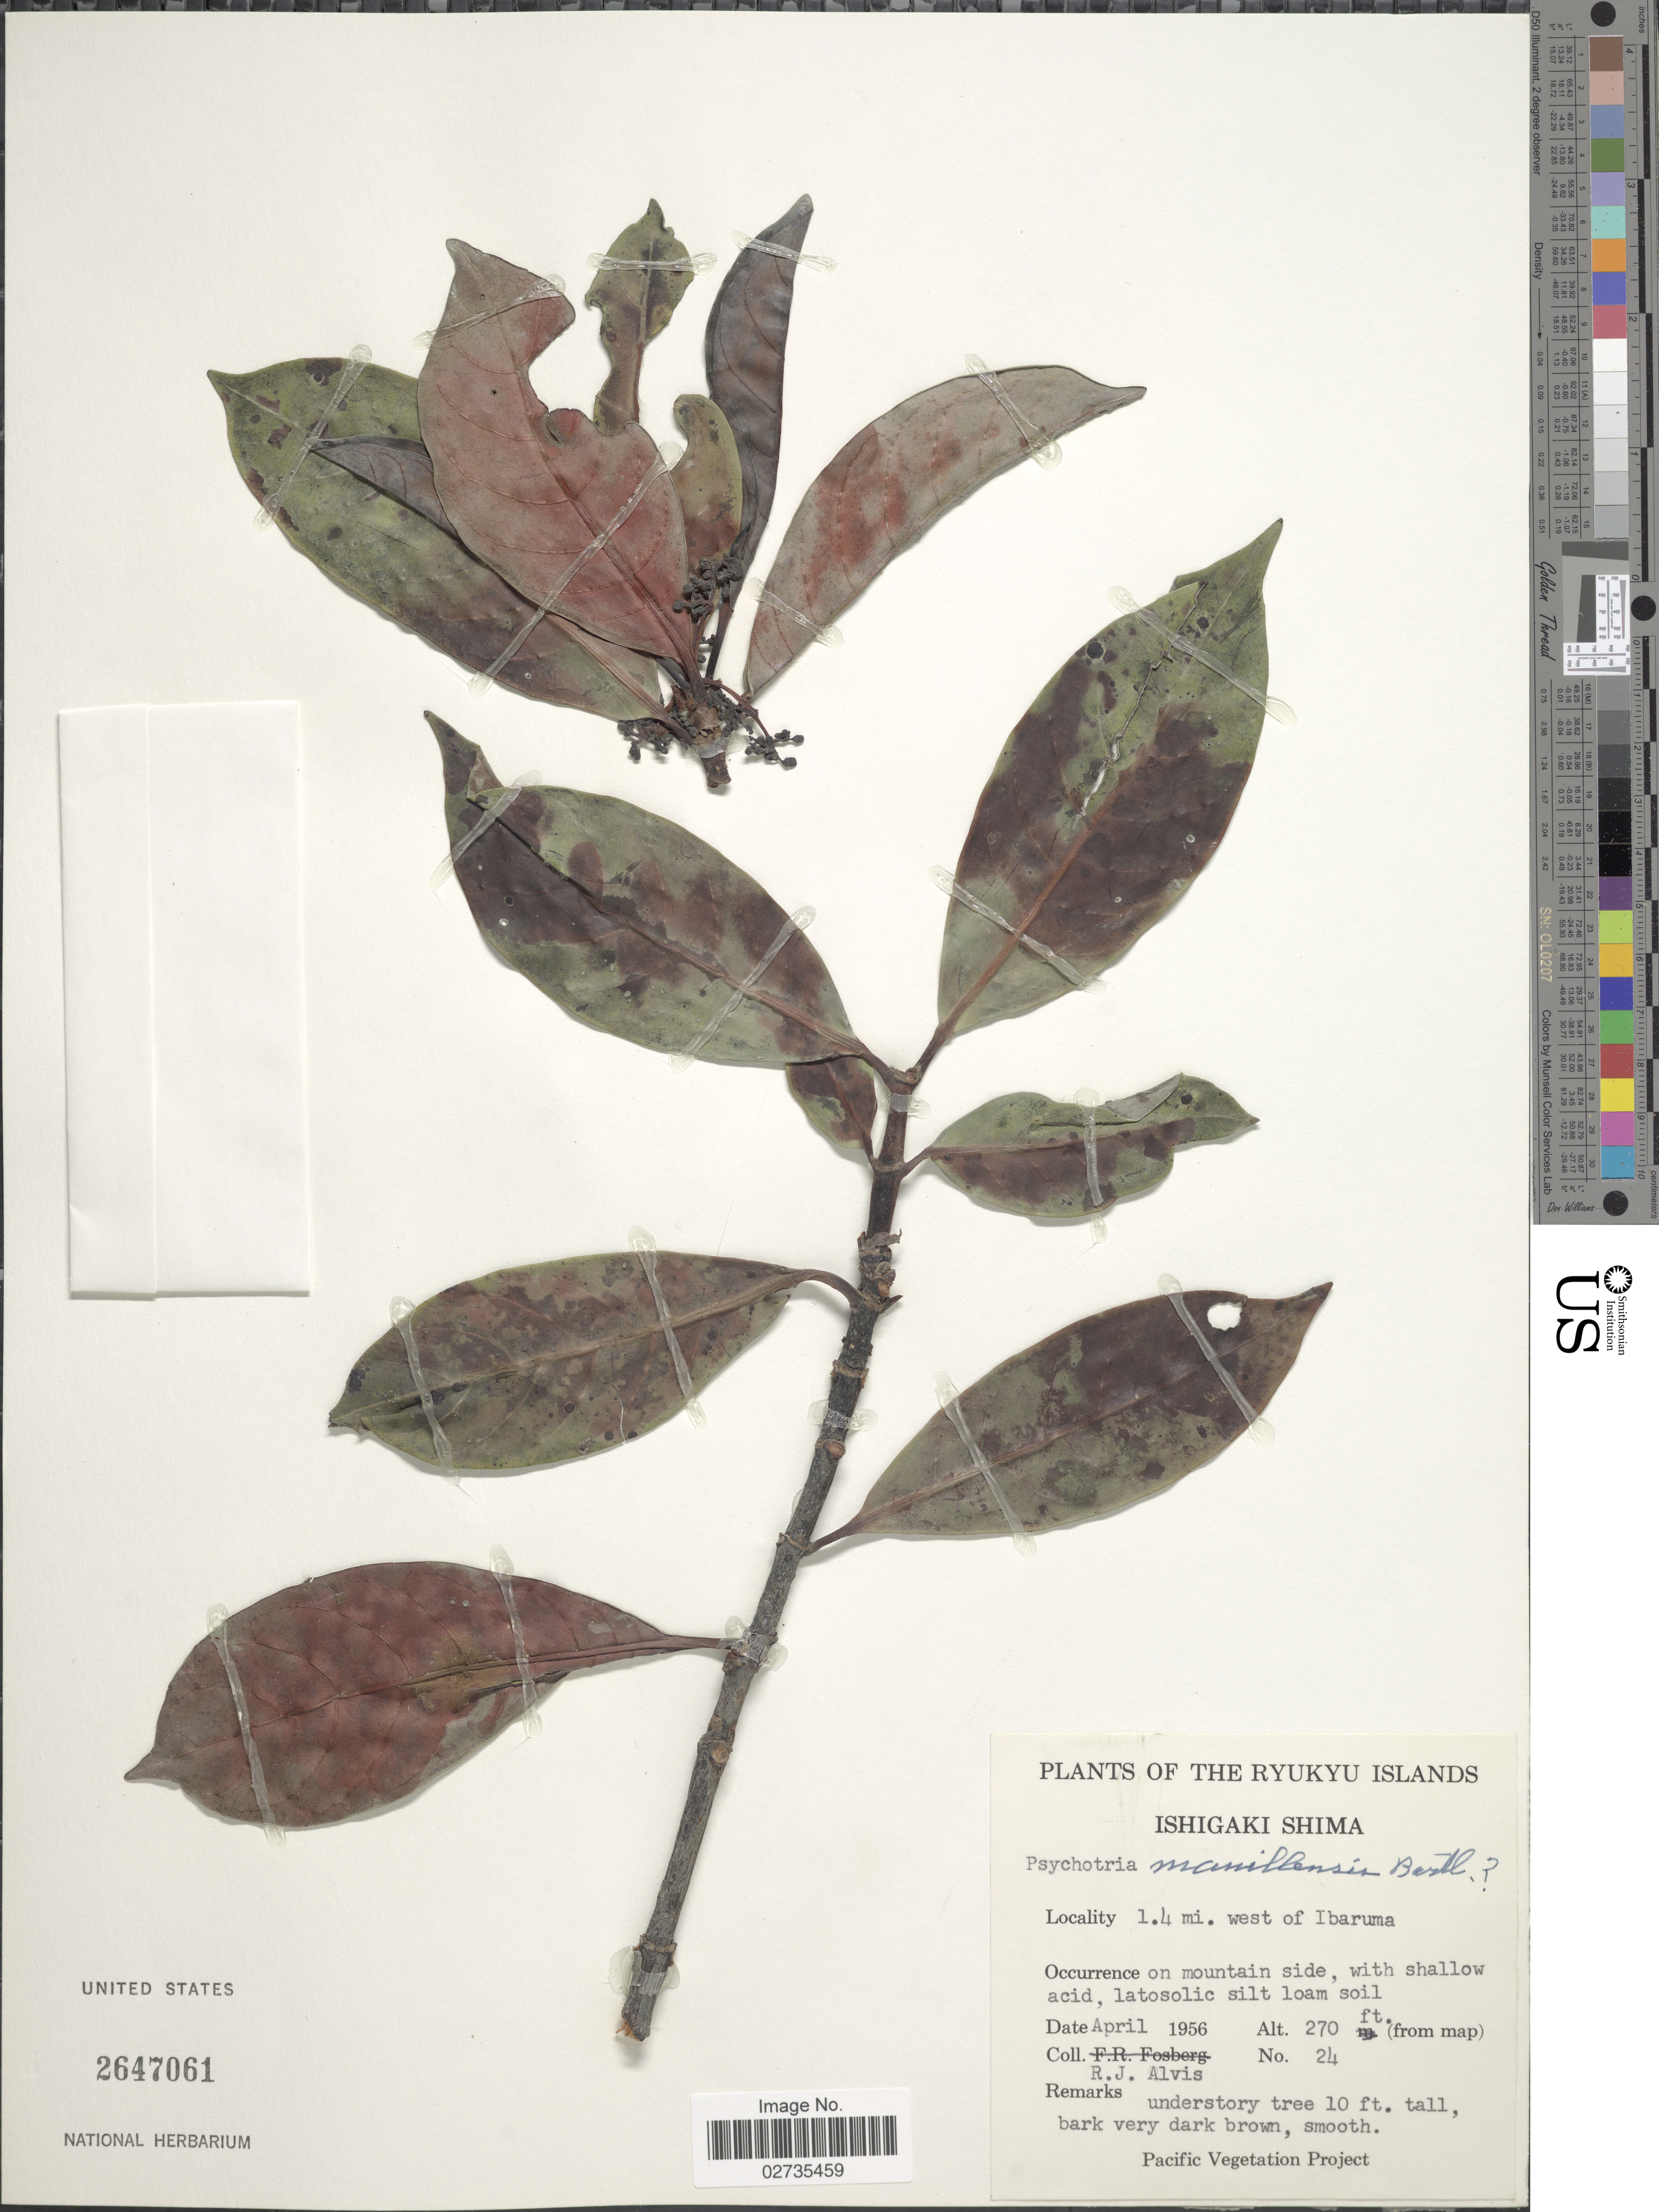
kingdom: Plantae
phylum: Tracheophyta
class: Magnoliopsida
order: Gentianales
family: Rubiaceae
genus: Psychotria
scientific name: Psychotria manillensis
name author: Bartl. ex DC.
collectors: R. Alvis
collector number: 24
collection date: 1956-04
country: Japan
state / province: Okinawa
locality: Ryukyu Islands. Ishigaki Shima. 1.4 mi. west of Ibaruma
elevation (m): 82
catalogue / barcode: US 2647061